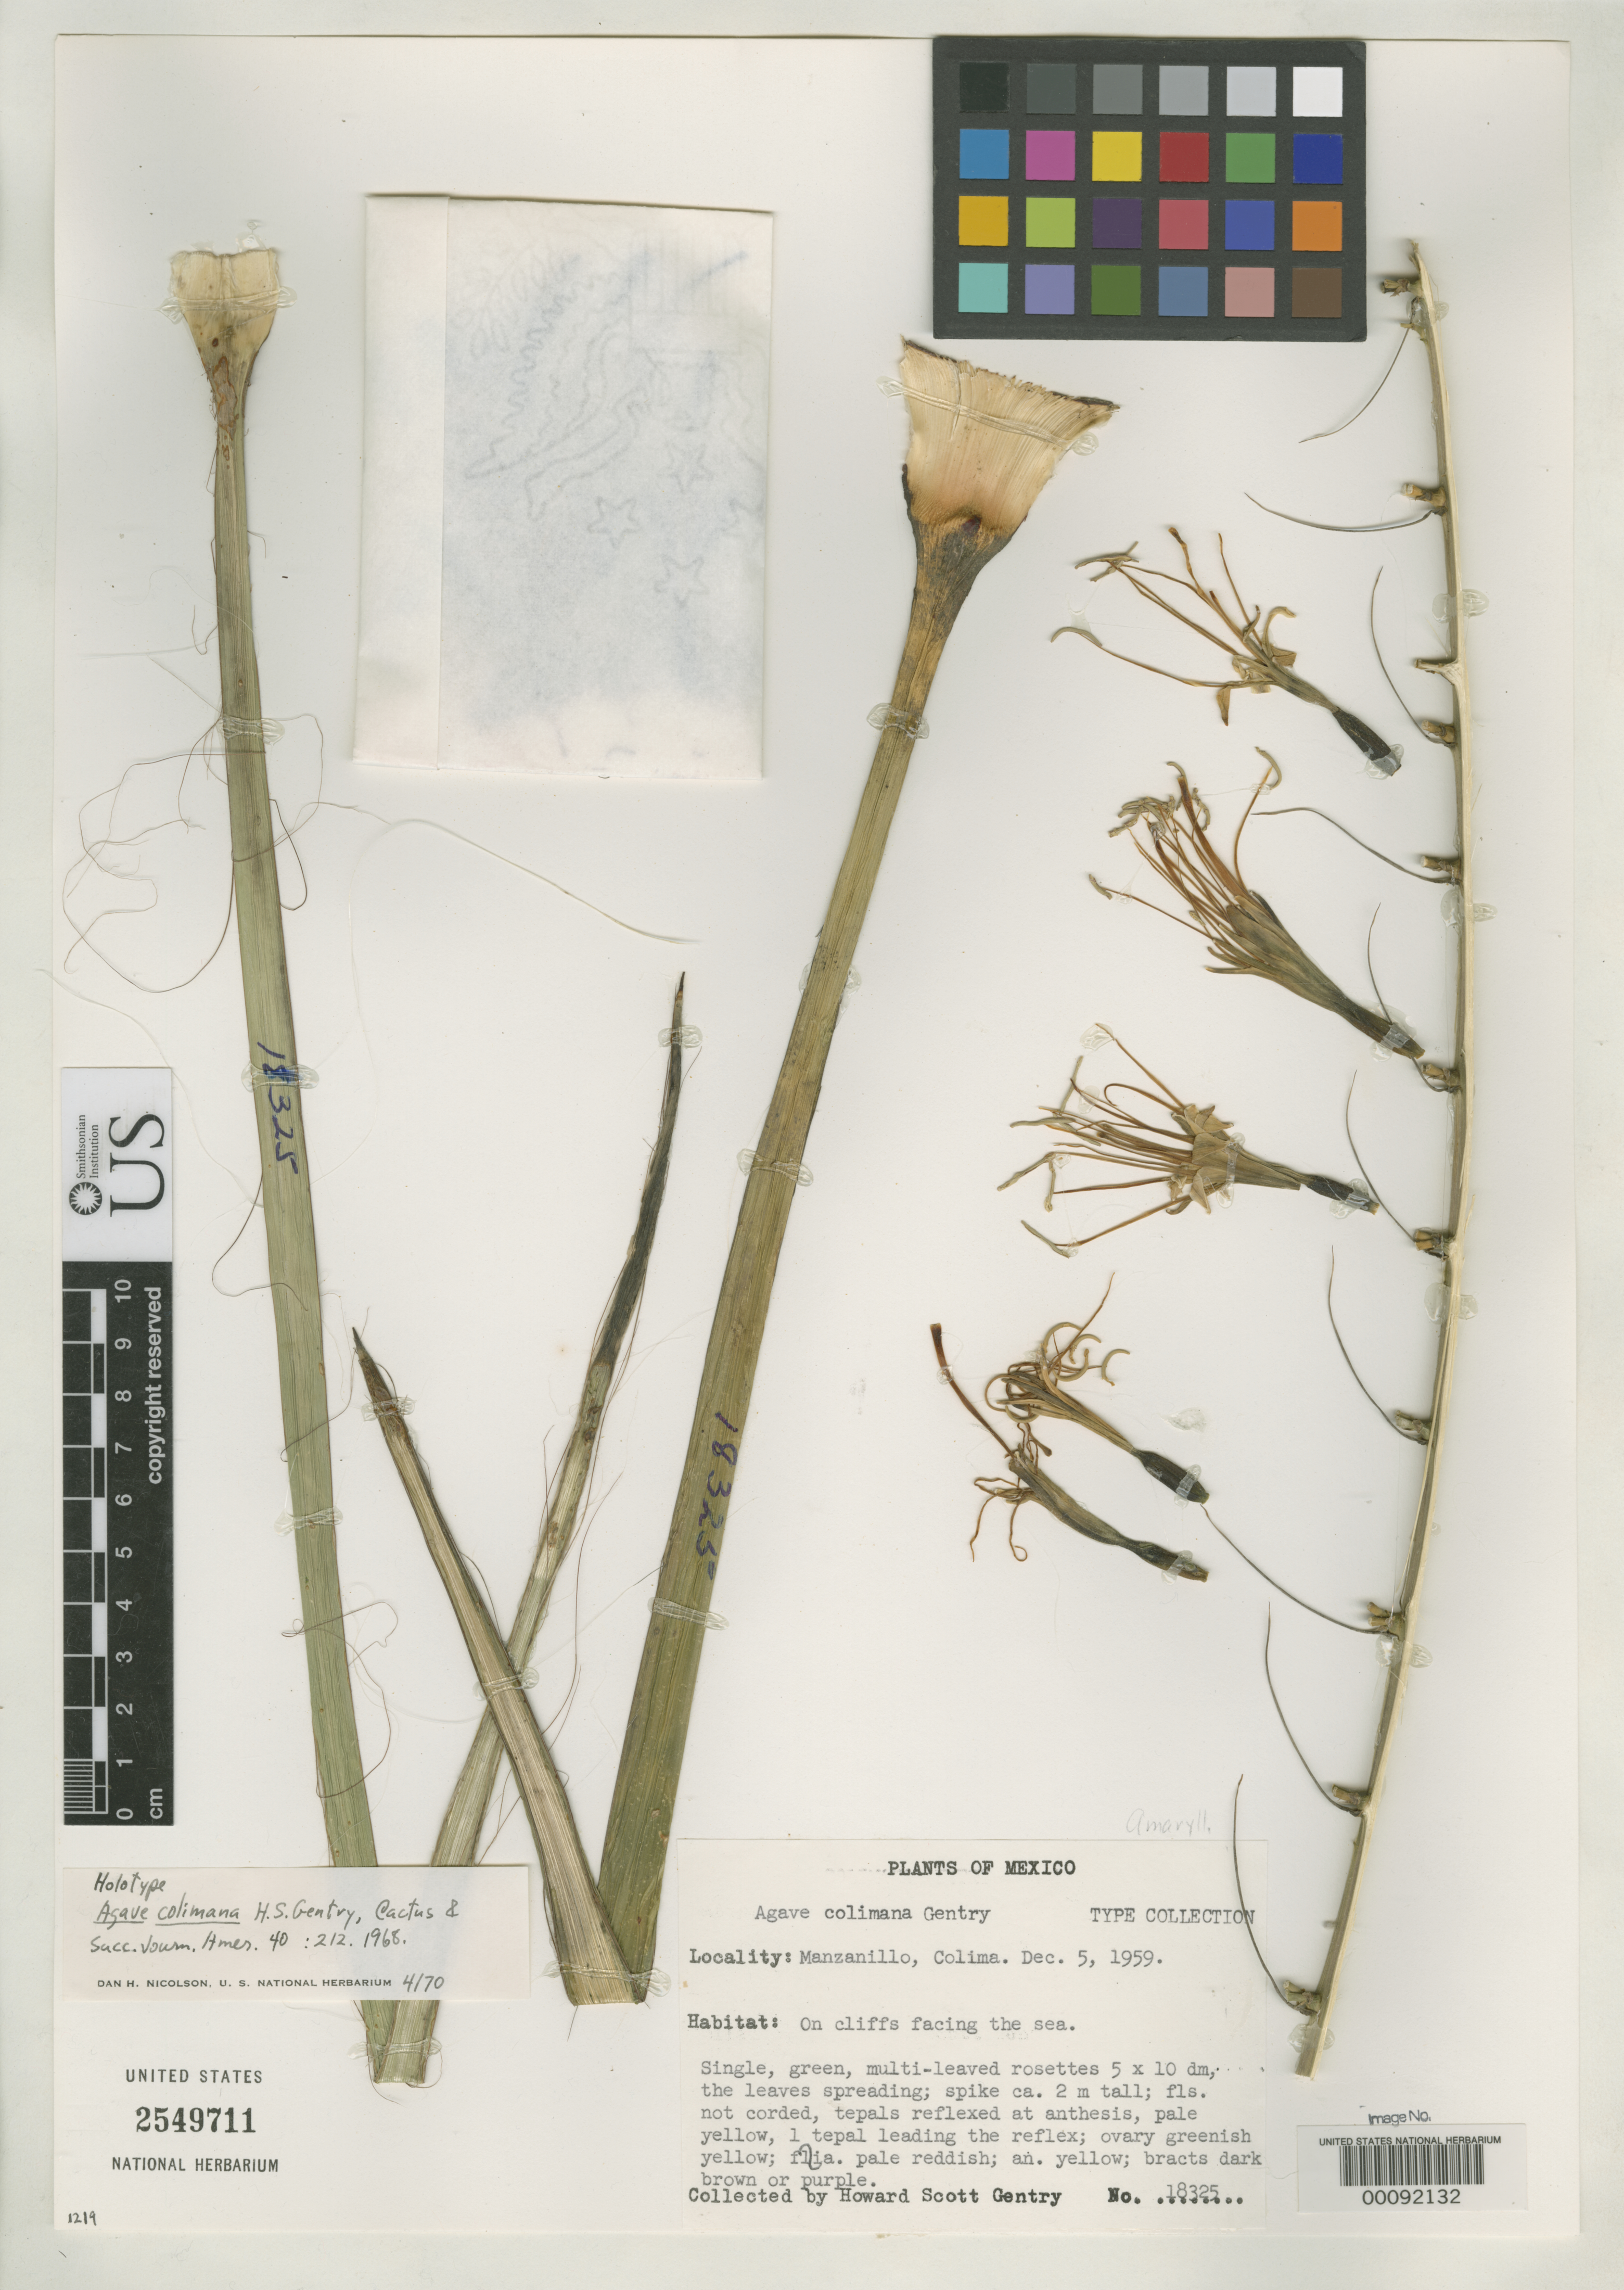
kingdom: Plantae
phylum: Tracheophyta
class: Liliopsida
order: Asparagales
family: Asparagaceae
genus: Agave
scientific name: Agave colimana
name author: Gentry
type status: Holotype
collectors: H. S. Gentry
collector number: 18325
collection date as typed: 05 Dec 1959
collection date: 1959-12-05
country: Mexico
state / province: Colima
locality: Manzanillo.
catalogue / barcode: US 2549711